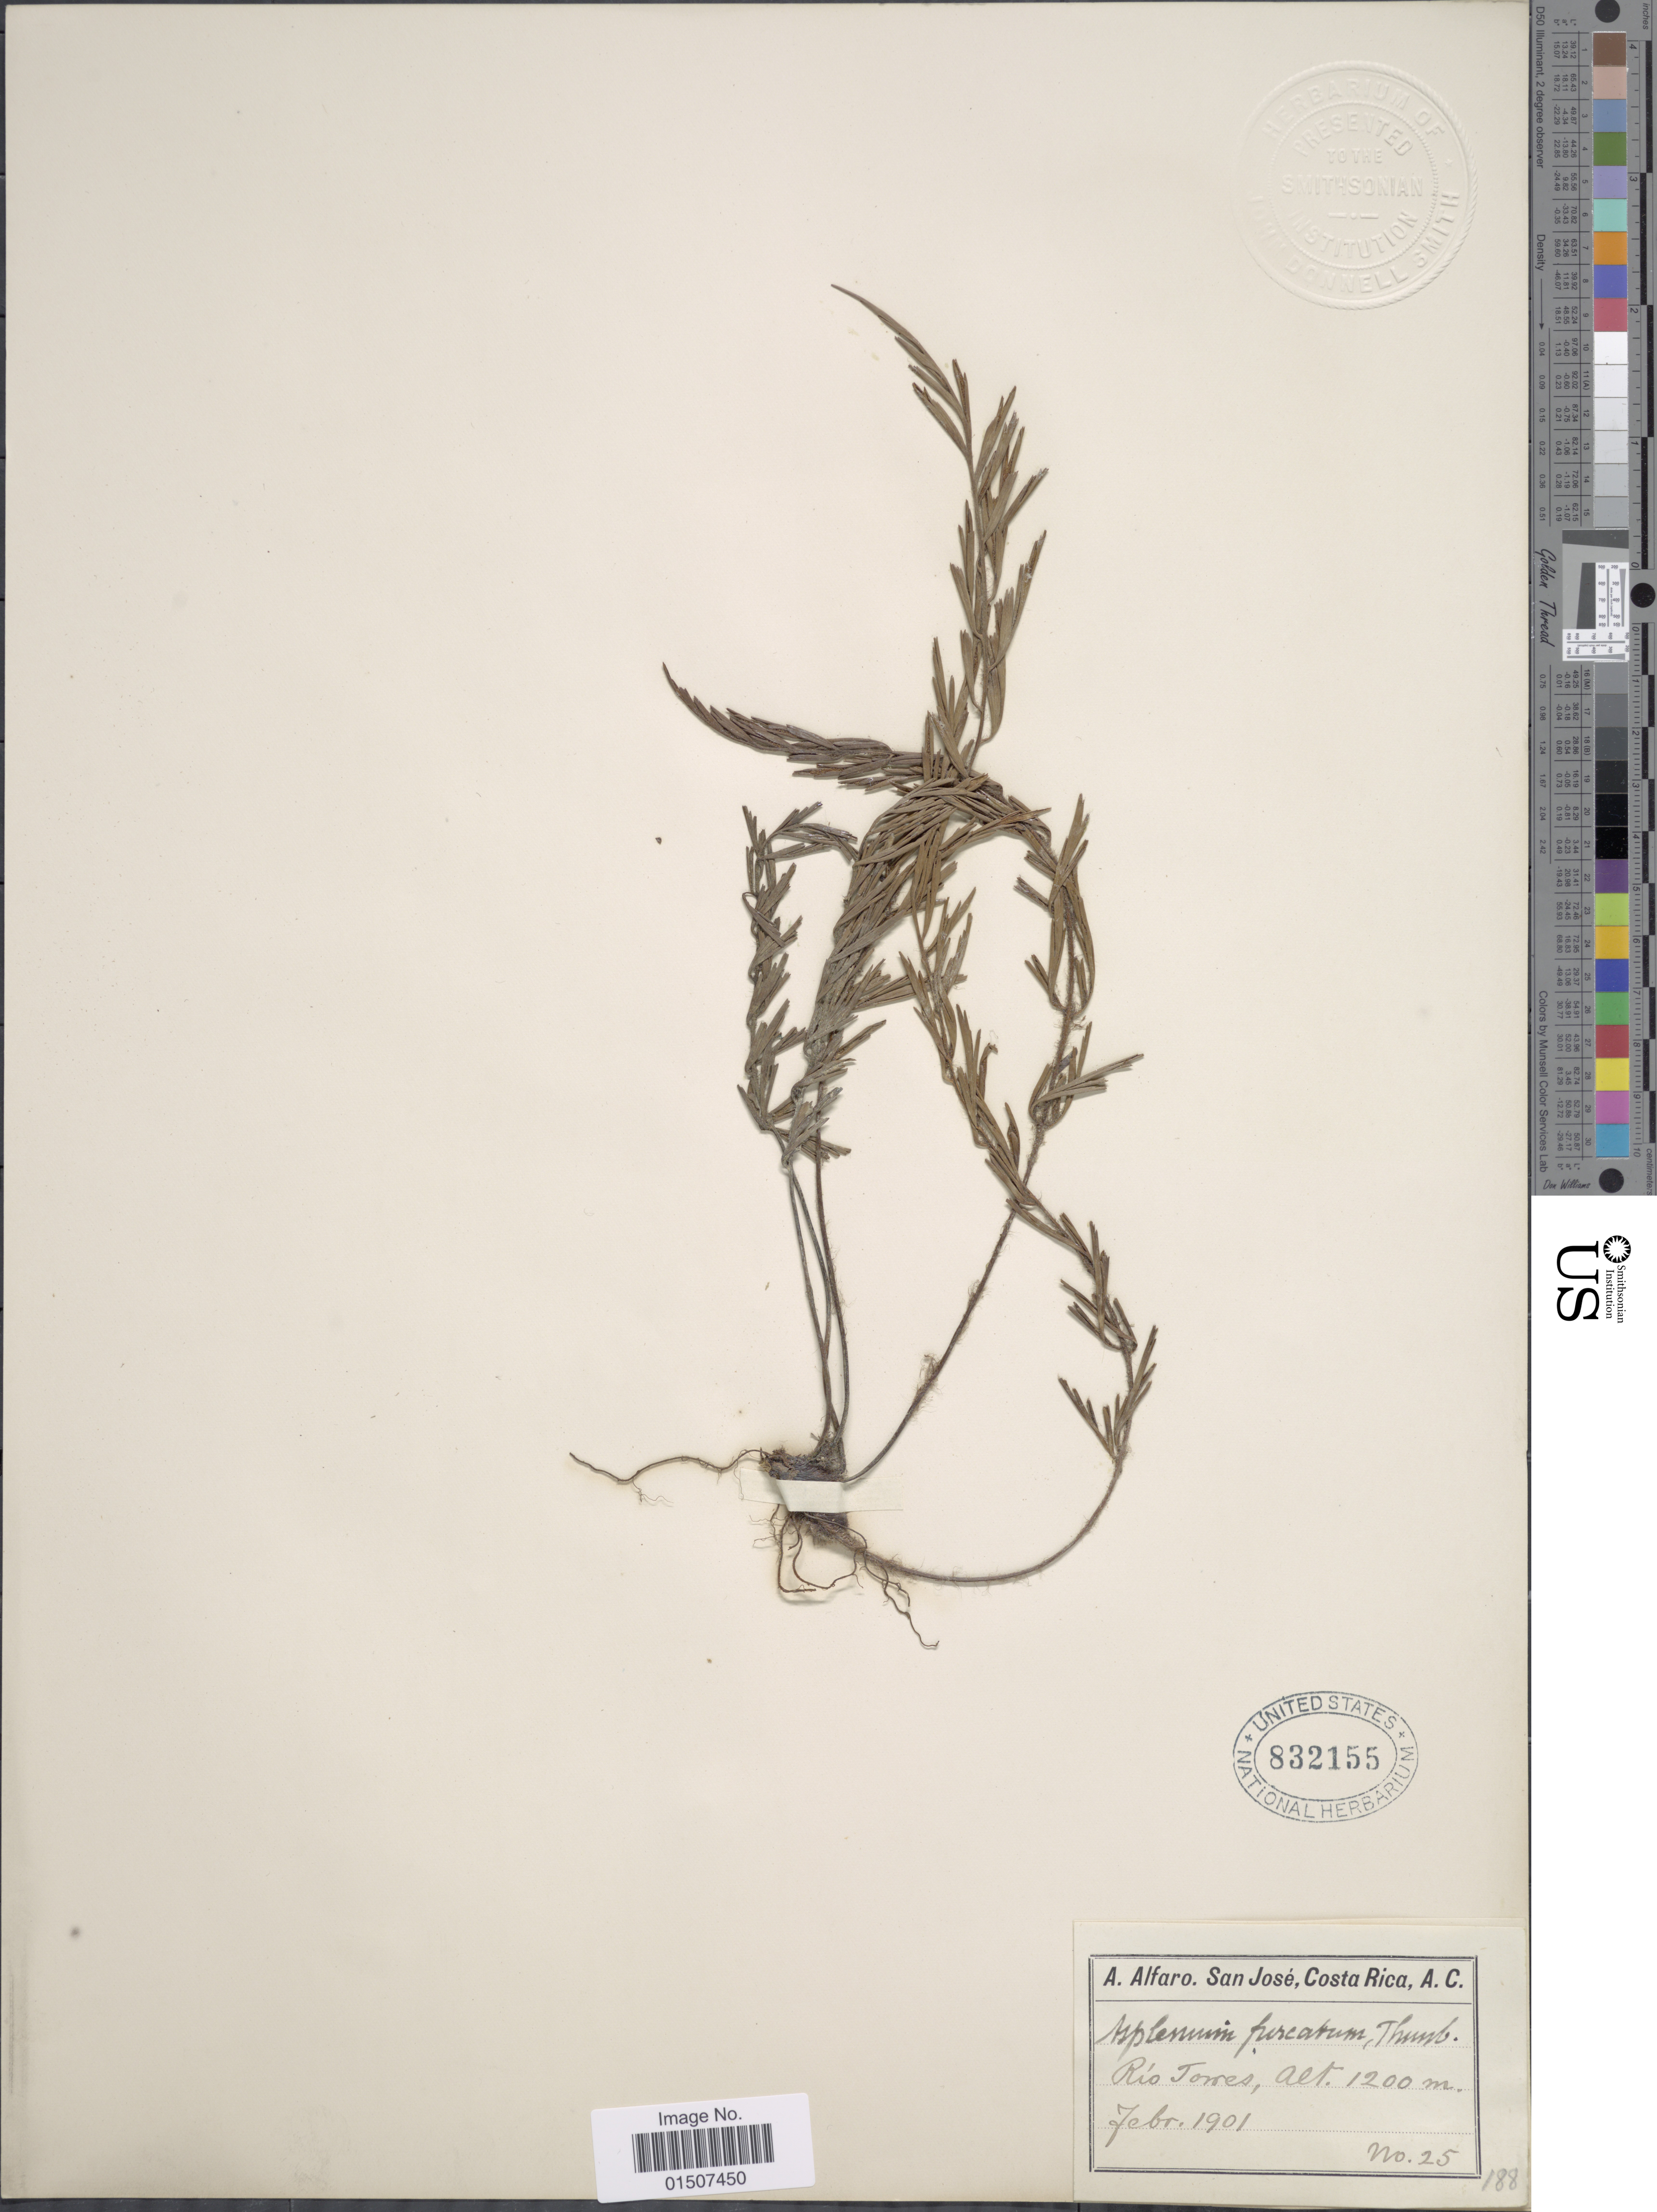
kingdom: Plantae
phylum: Tracheophyta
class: Polypodiopsida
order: Polypodiales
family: Aspleniaceae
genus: Asplenium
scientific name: Asplenium praemorsum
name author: Sw.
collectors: A. Alfaro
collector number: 25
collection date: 1901-02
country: Costa Rica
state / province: San José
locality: Río Torres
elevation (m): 1200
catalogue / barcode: US 832155